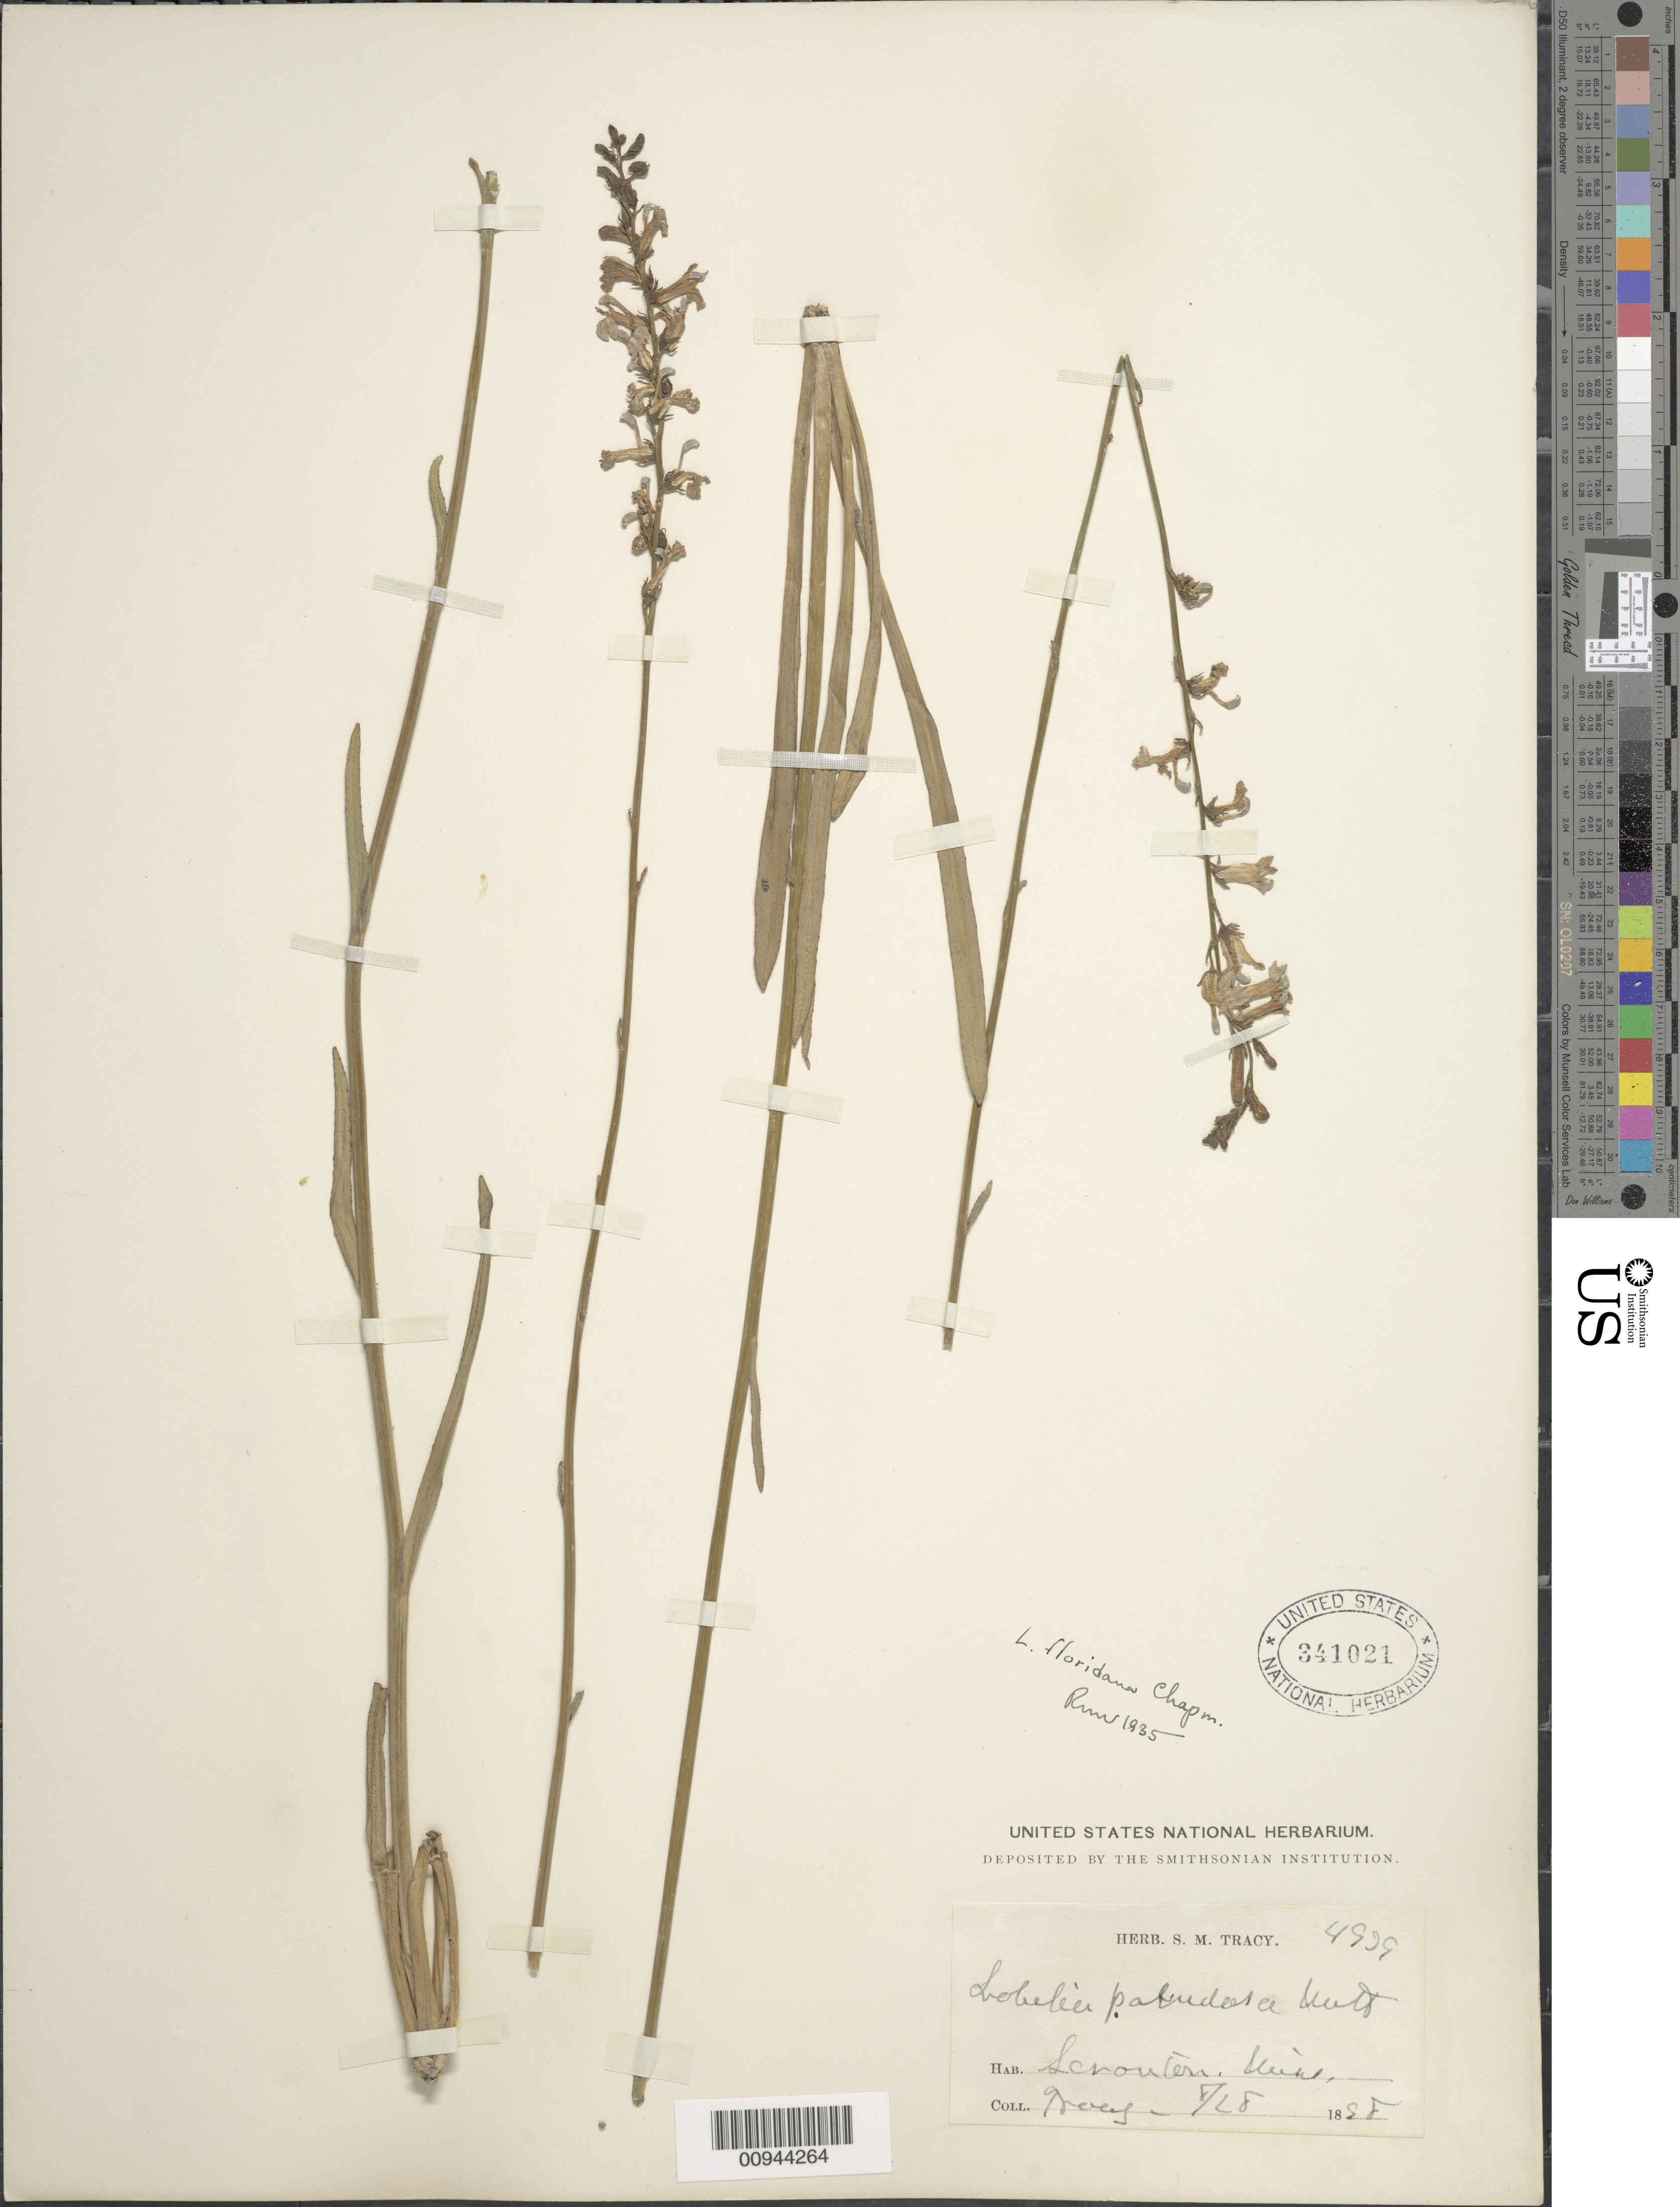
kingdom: Plantae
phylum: Tracheophyta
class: Magnoliopsida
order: Asterales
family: Campanulaceae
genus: Lobelia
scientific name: Lobelia floridana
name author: Chapm.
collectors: S. M. Tracy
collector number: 4999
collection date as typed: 8/28 1888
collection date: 1888-05-28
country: United States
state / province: Mississippi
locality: Scranton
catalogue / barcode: US 341021